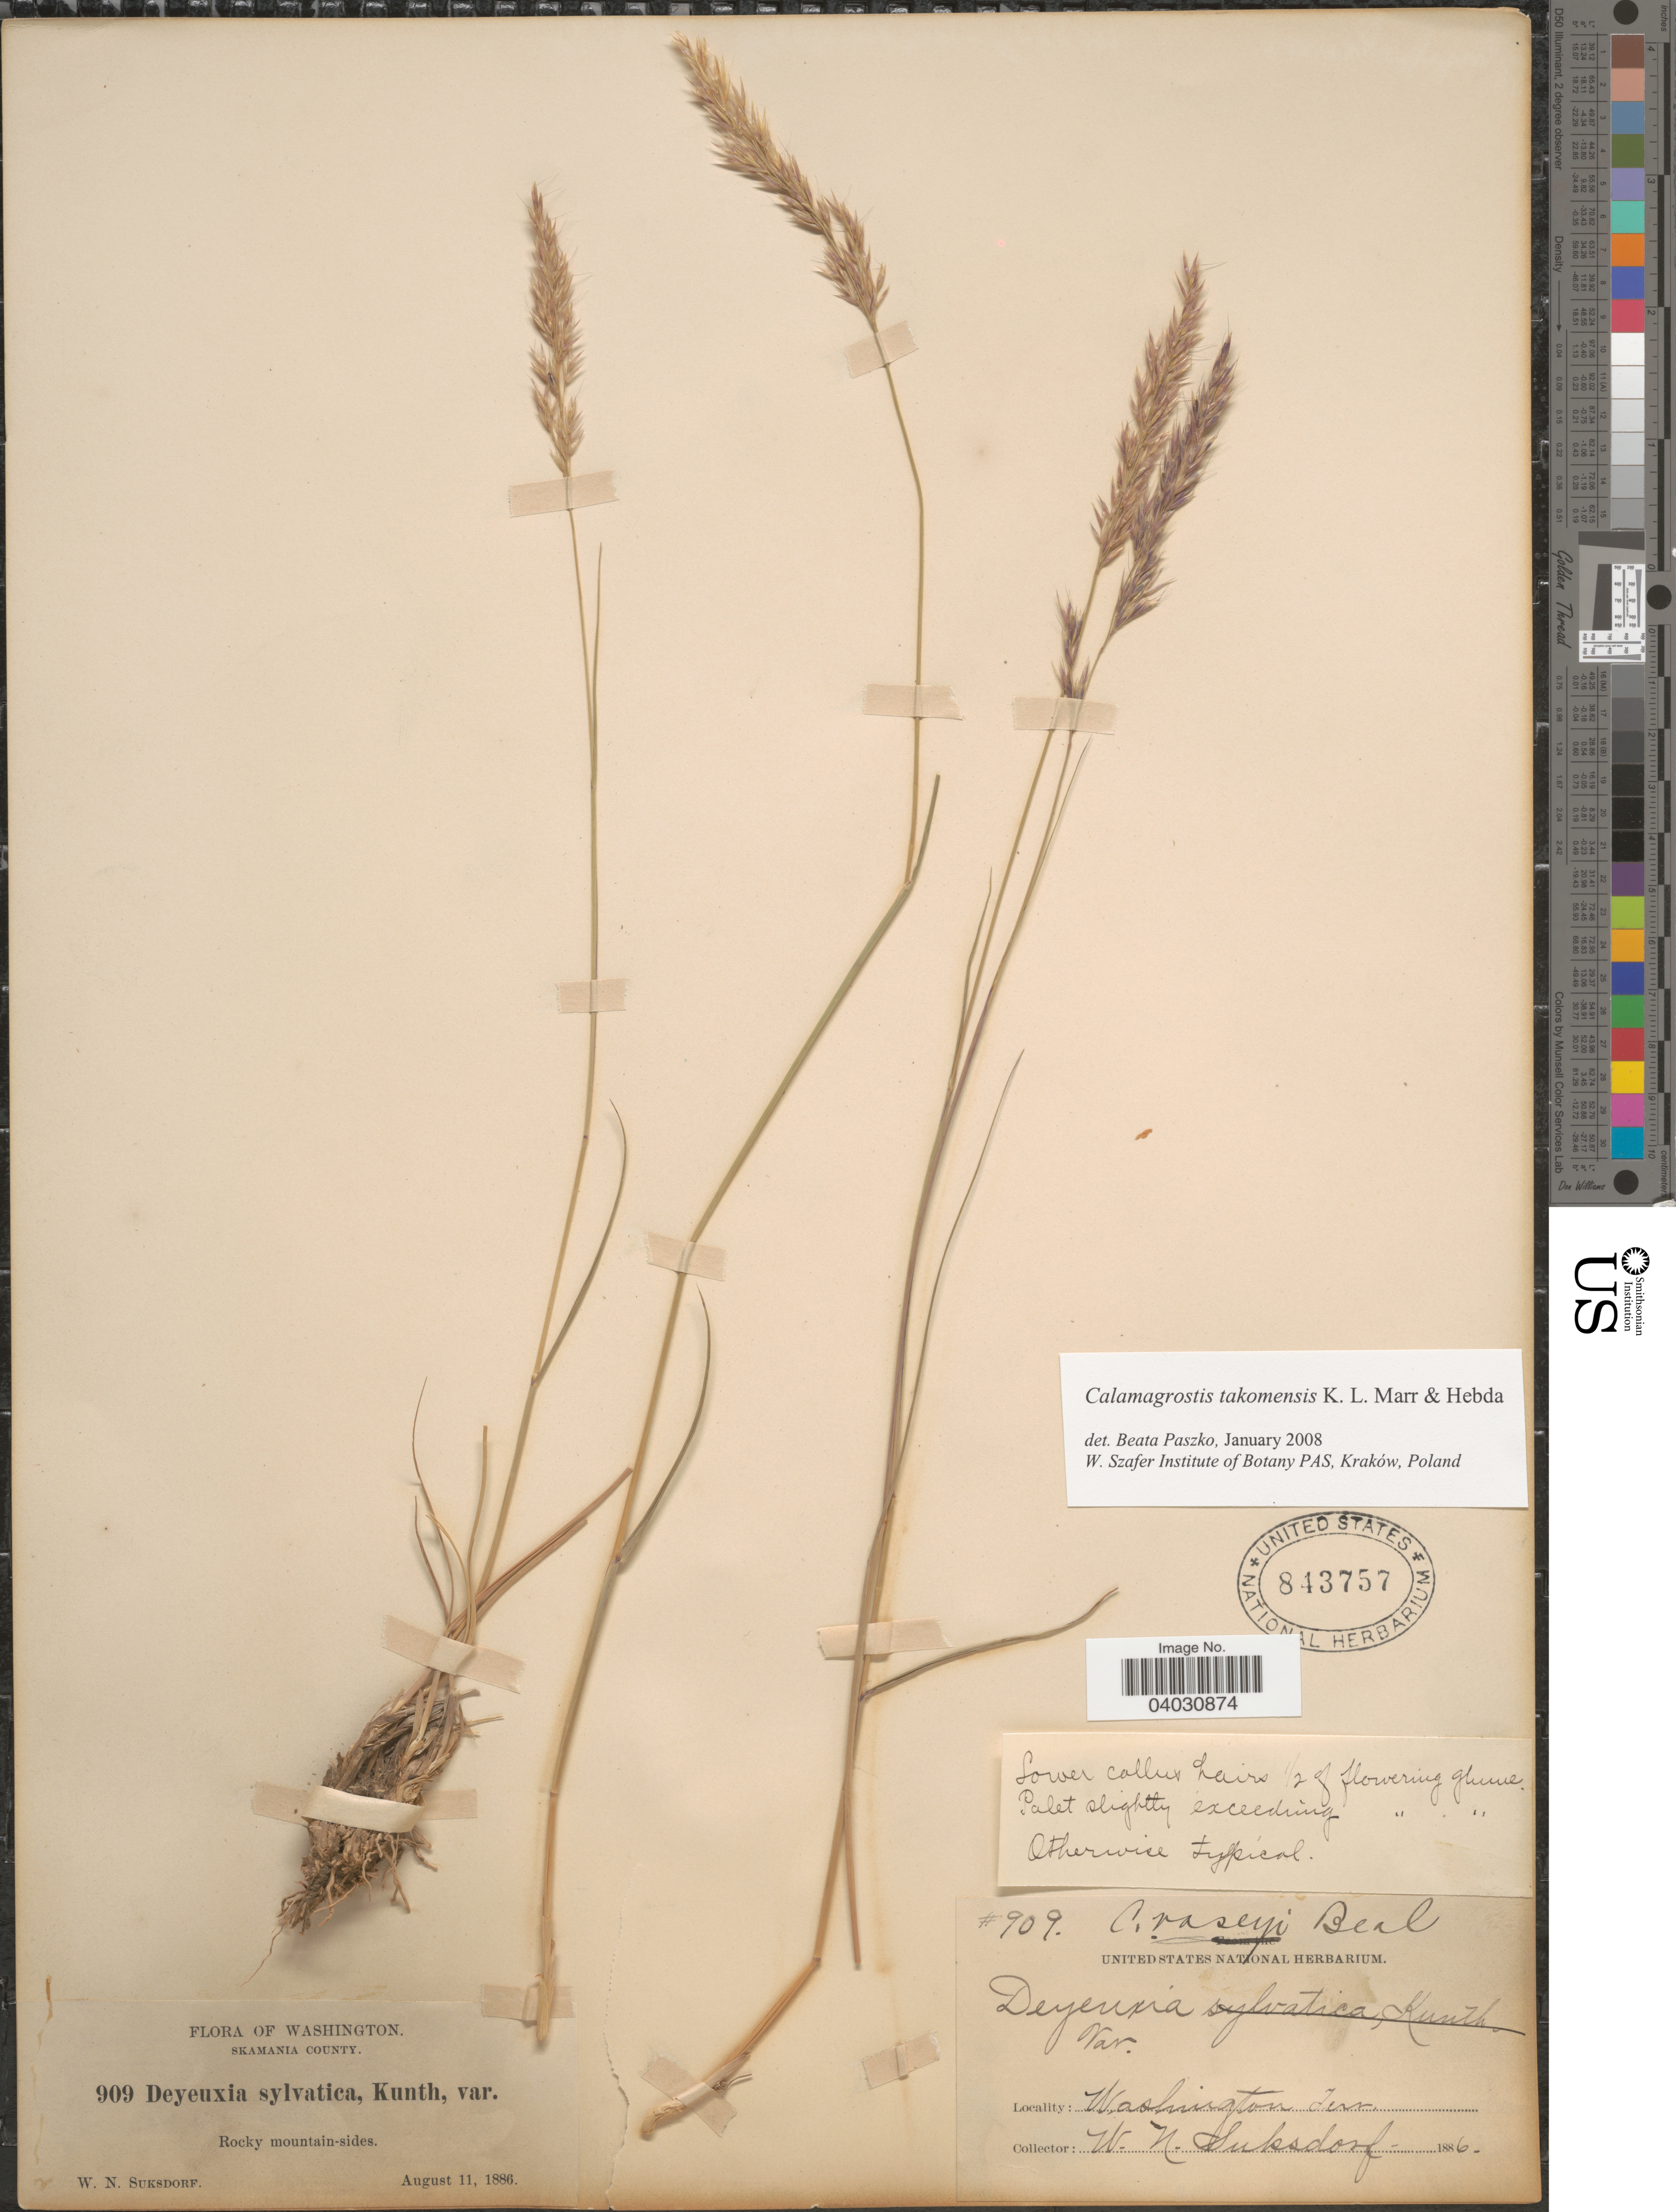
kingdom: Plantae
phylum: Tracheophyta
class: Liliopsida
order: Poales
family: Poaceae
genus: Calamagrostis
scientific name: Calamagrostis tacomensis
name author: K. Marr & Hebda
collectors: W. N. Suksdorf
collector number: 909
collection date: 1896-08-11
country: United States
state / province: Washington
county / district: Skamania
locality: Skamania County. Rocky mountain-side.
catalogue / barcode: US 843757